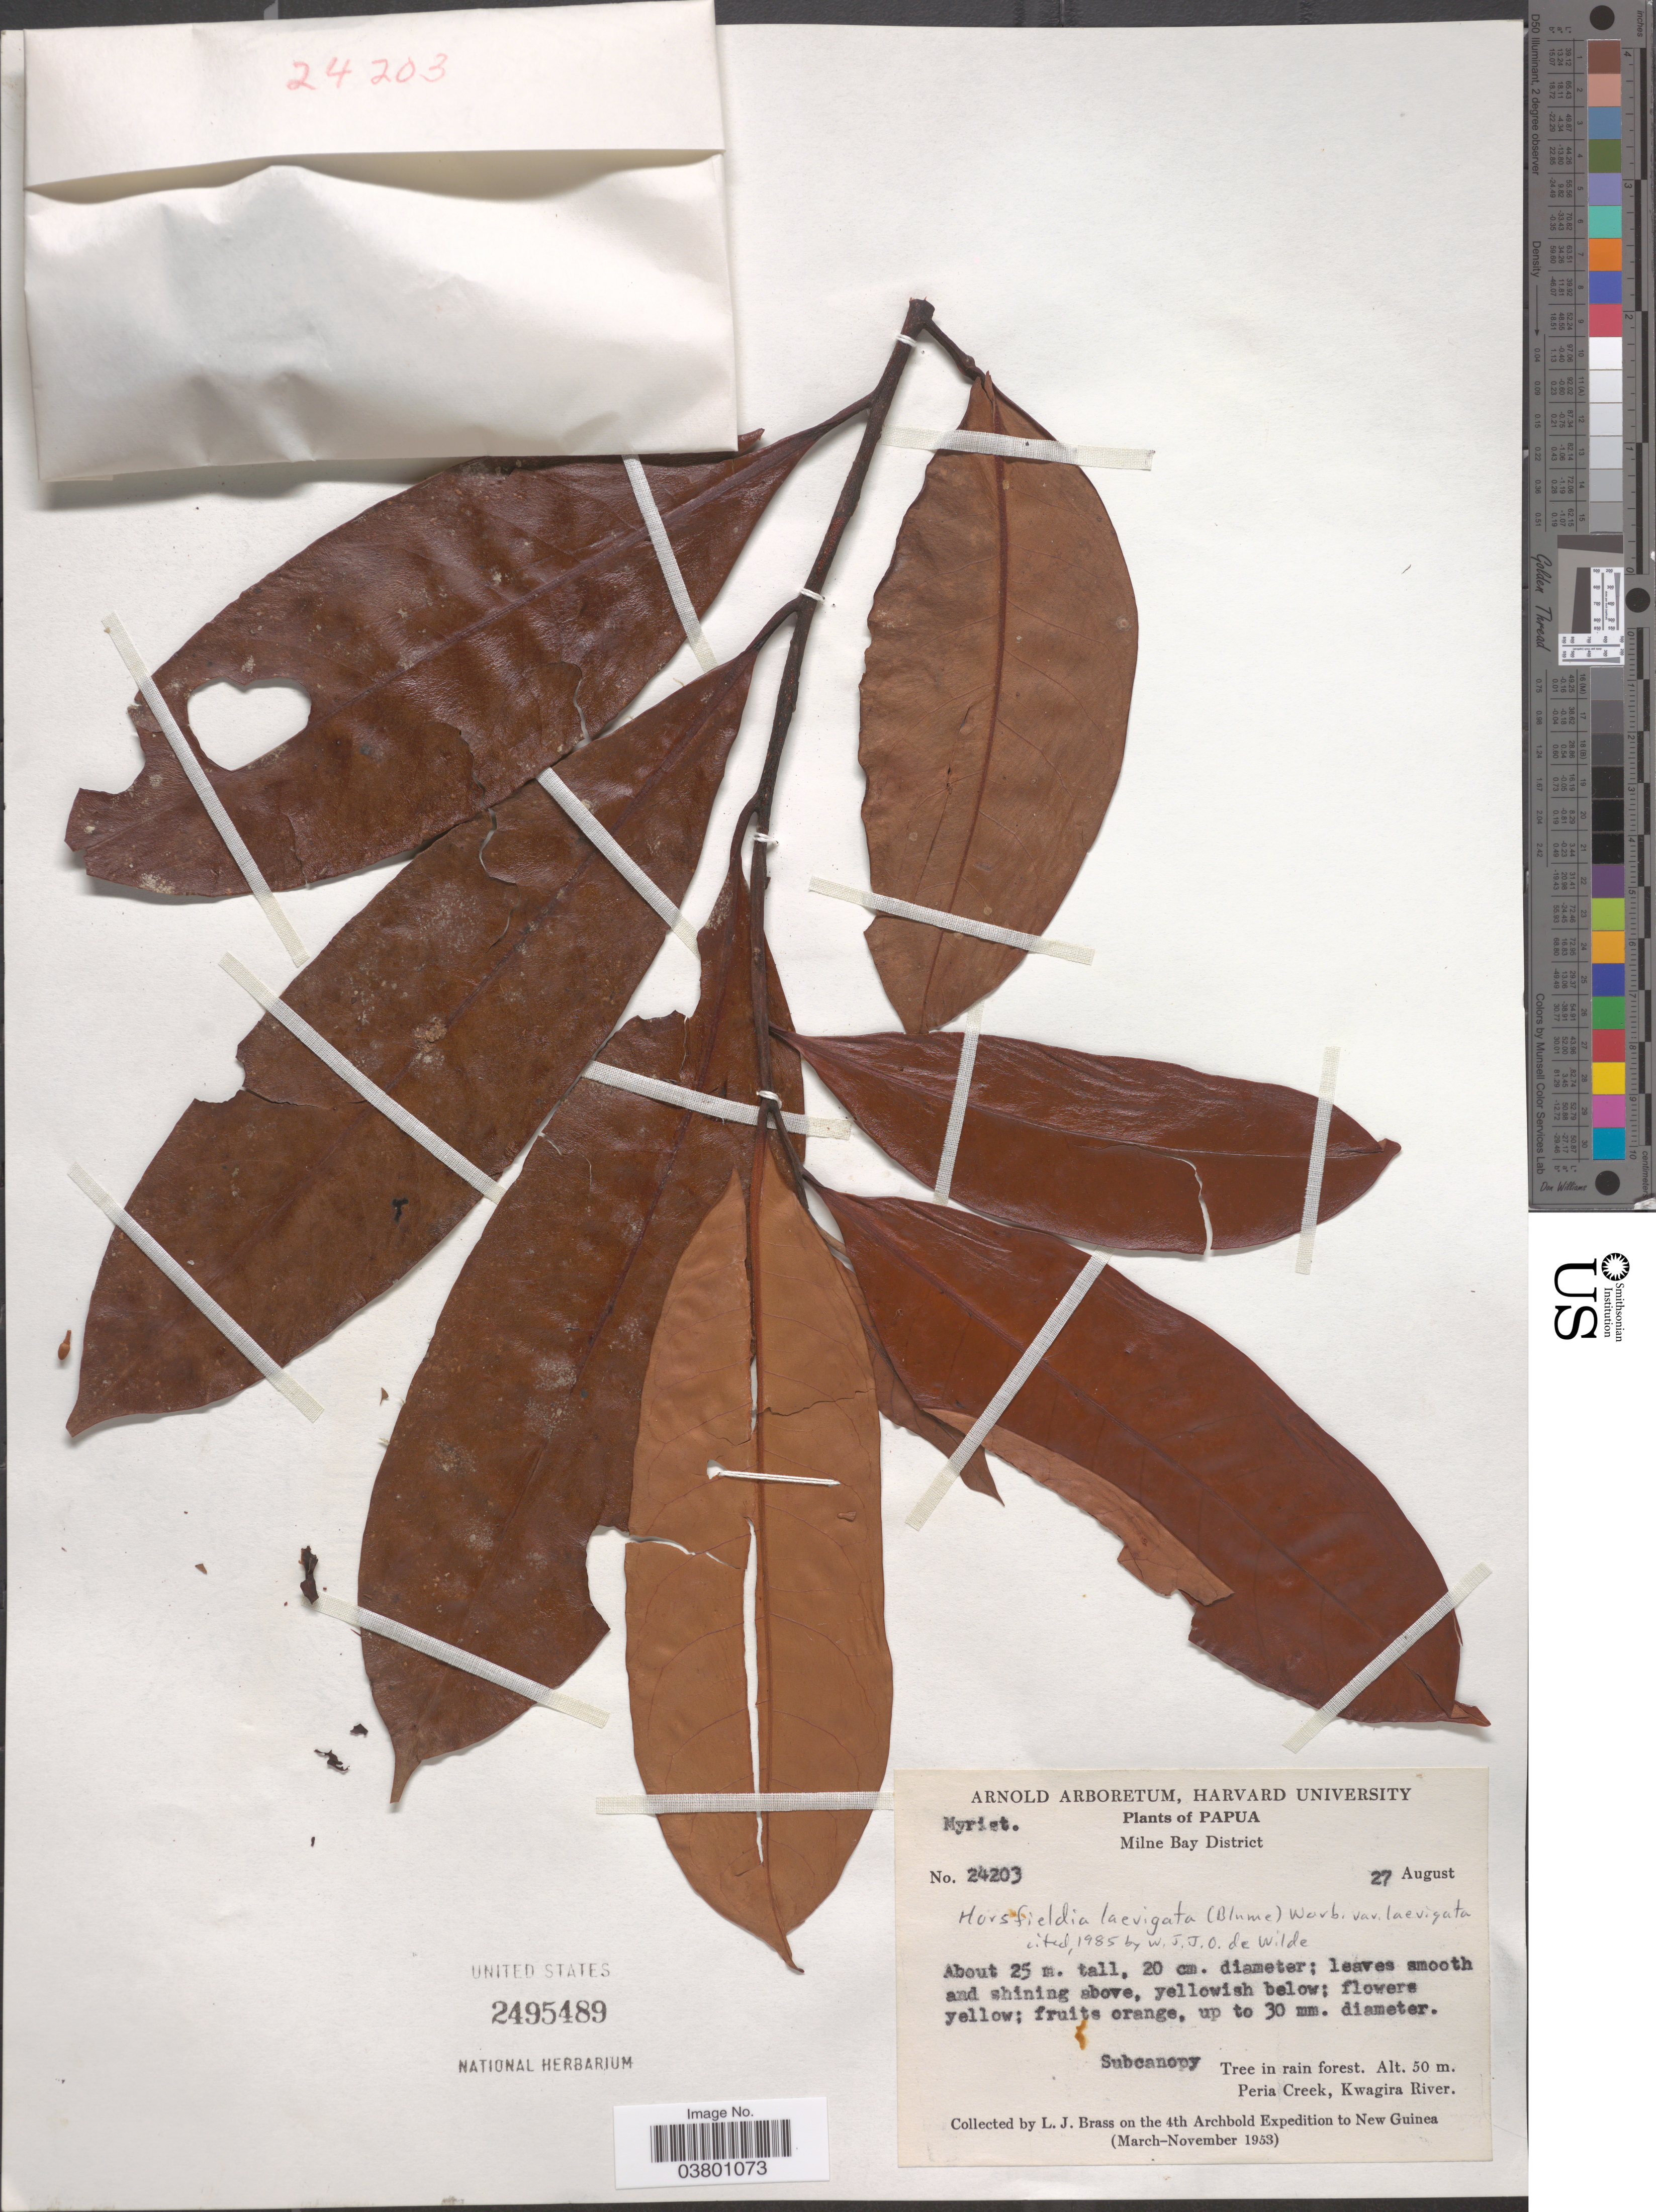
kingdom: Plantae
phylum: Tracheophyta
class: Magnoliopsida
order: Magnoliales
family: Myristicaceae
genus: Horsfieldia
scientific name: Horsfieldia laevigata var. laevigata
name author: (Blume) Warb.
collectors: L. J. Brass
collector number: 24203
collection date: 1953-08-27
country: Papua New Guinea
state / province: Milne Bay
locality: Papua. Milne Bay District. Peria Creek, Kwagira River. New Guinea.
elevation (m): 50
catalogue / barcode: US 2495489